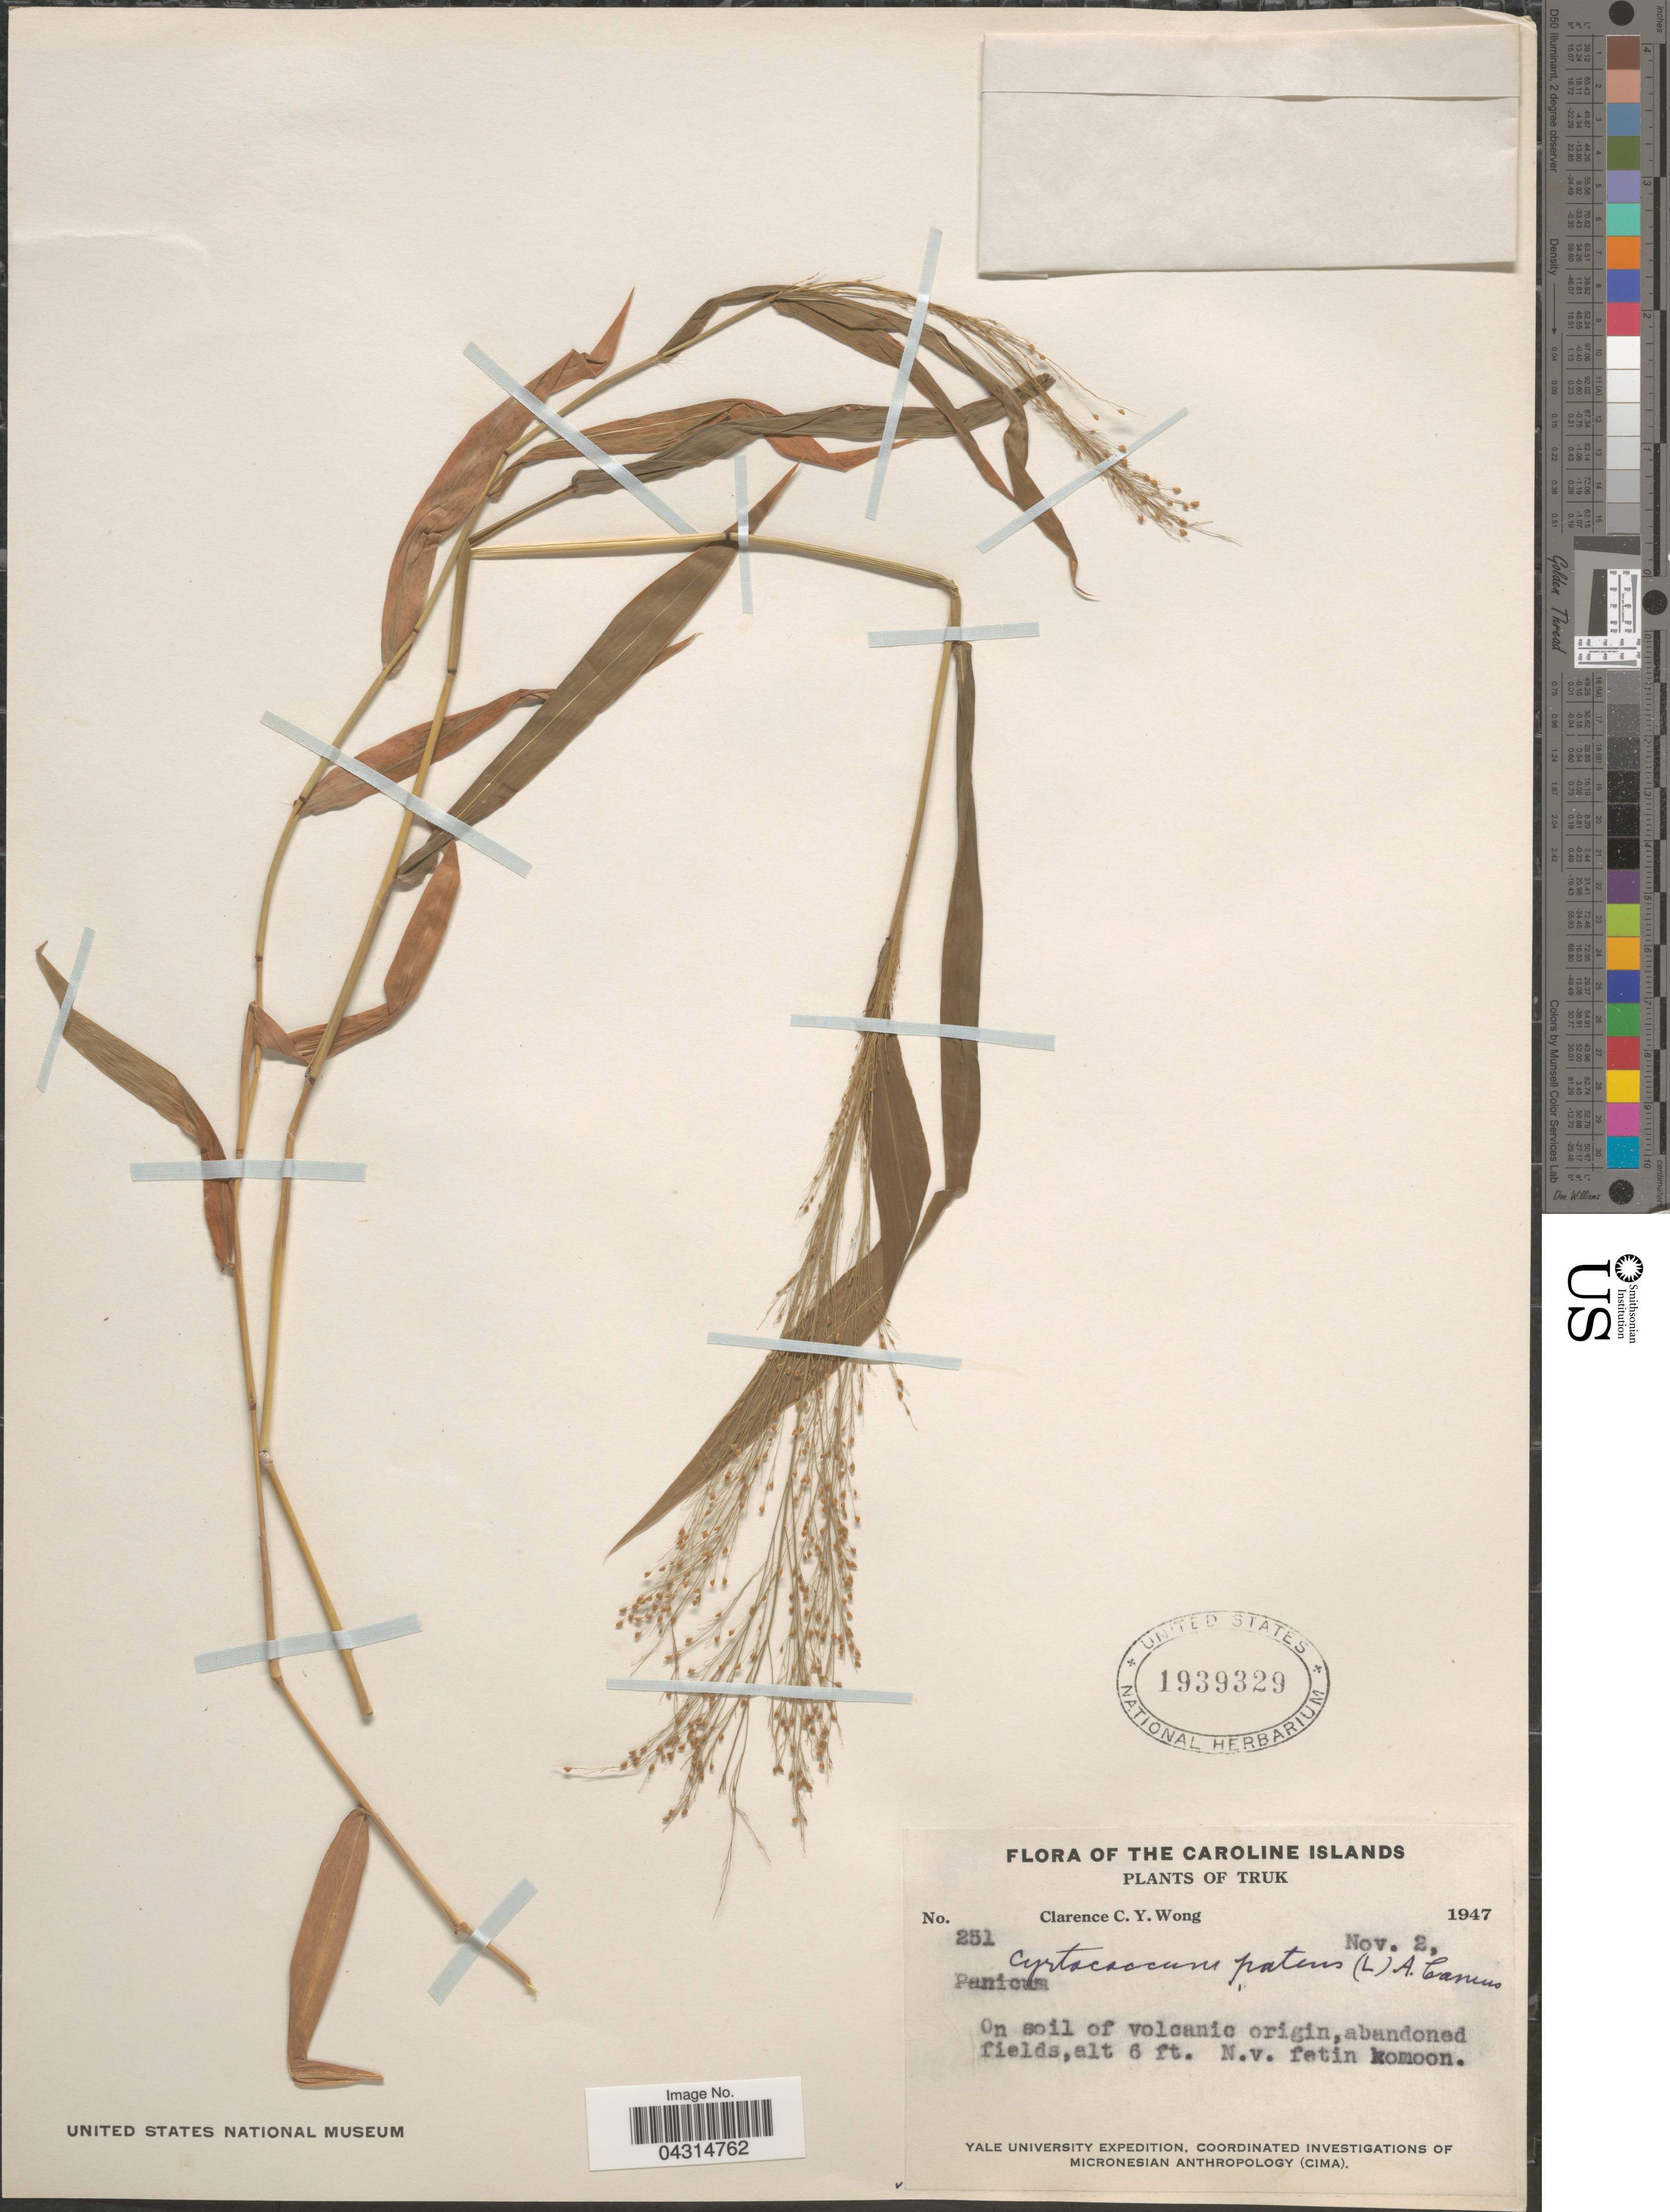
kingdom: Plantae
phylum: Tracheophyta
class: Liliopsida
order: Poales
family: Poaceae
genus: Cyrtococcum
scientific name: Cyrtococcum sp.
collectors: C. Y. C. Wong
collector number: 251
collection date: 1947-11-02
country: Micronesia, Federated States of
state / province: Truk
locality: The Caroline Islands. On soil of volcanic origin, abandoned fields. Yale University Expedition.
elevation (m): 2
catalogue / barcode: US 1939329